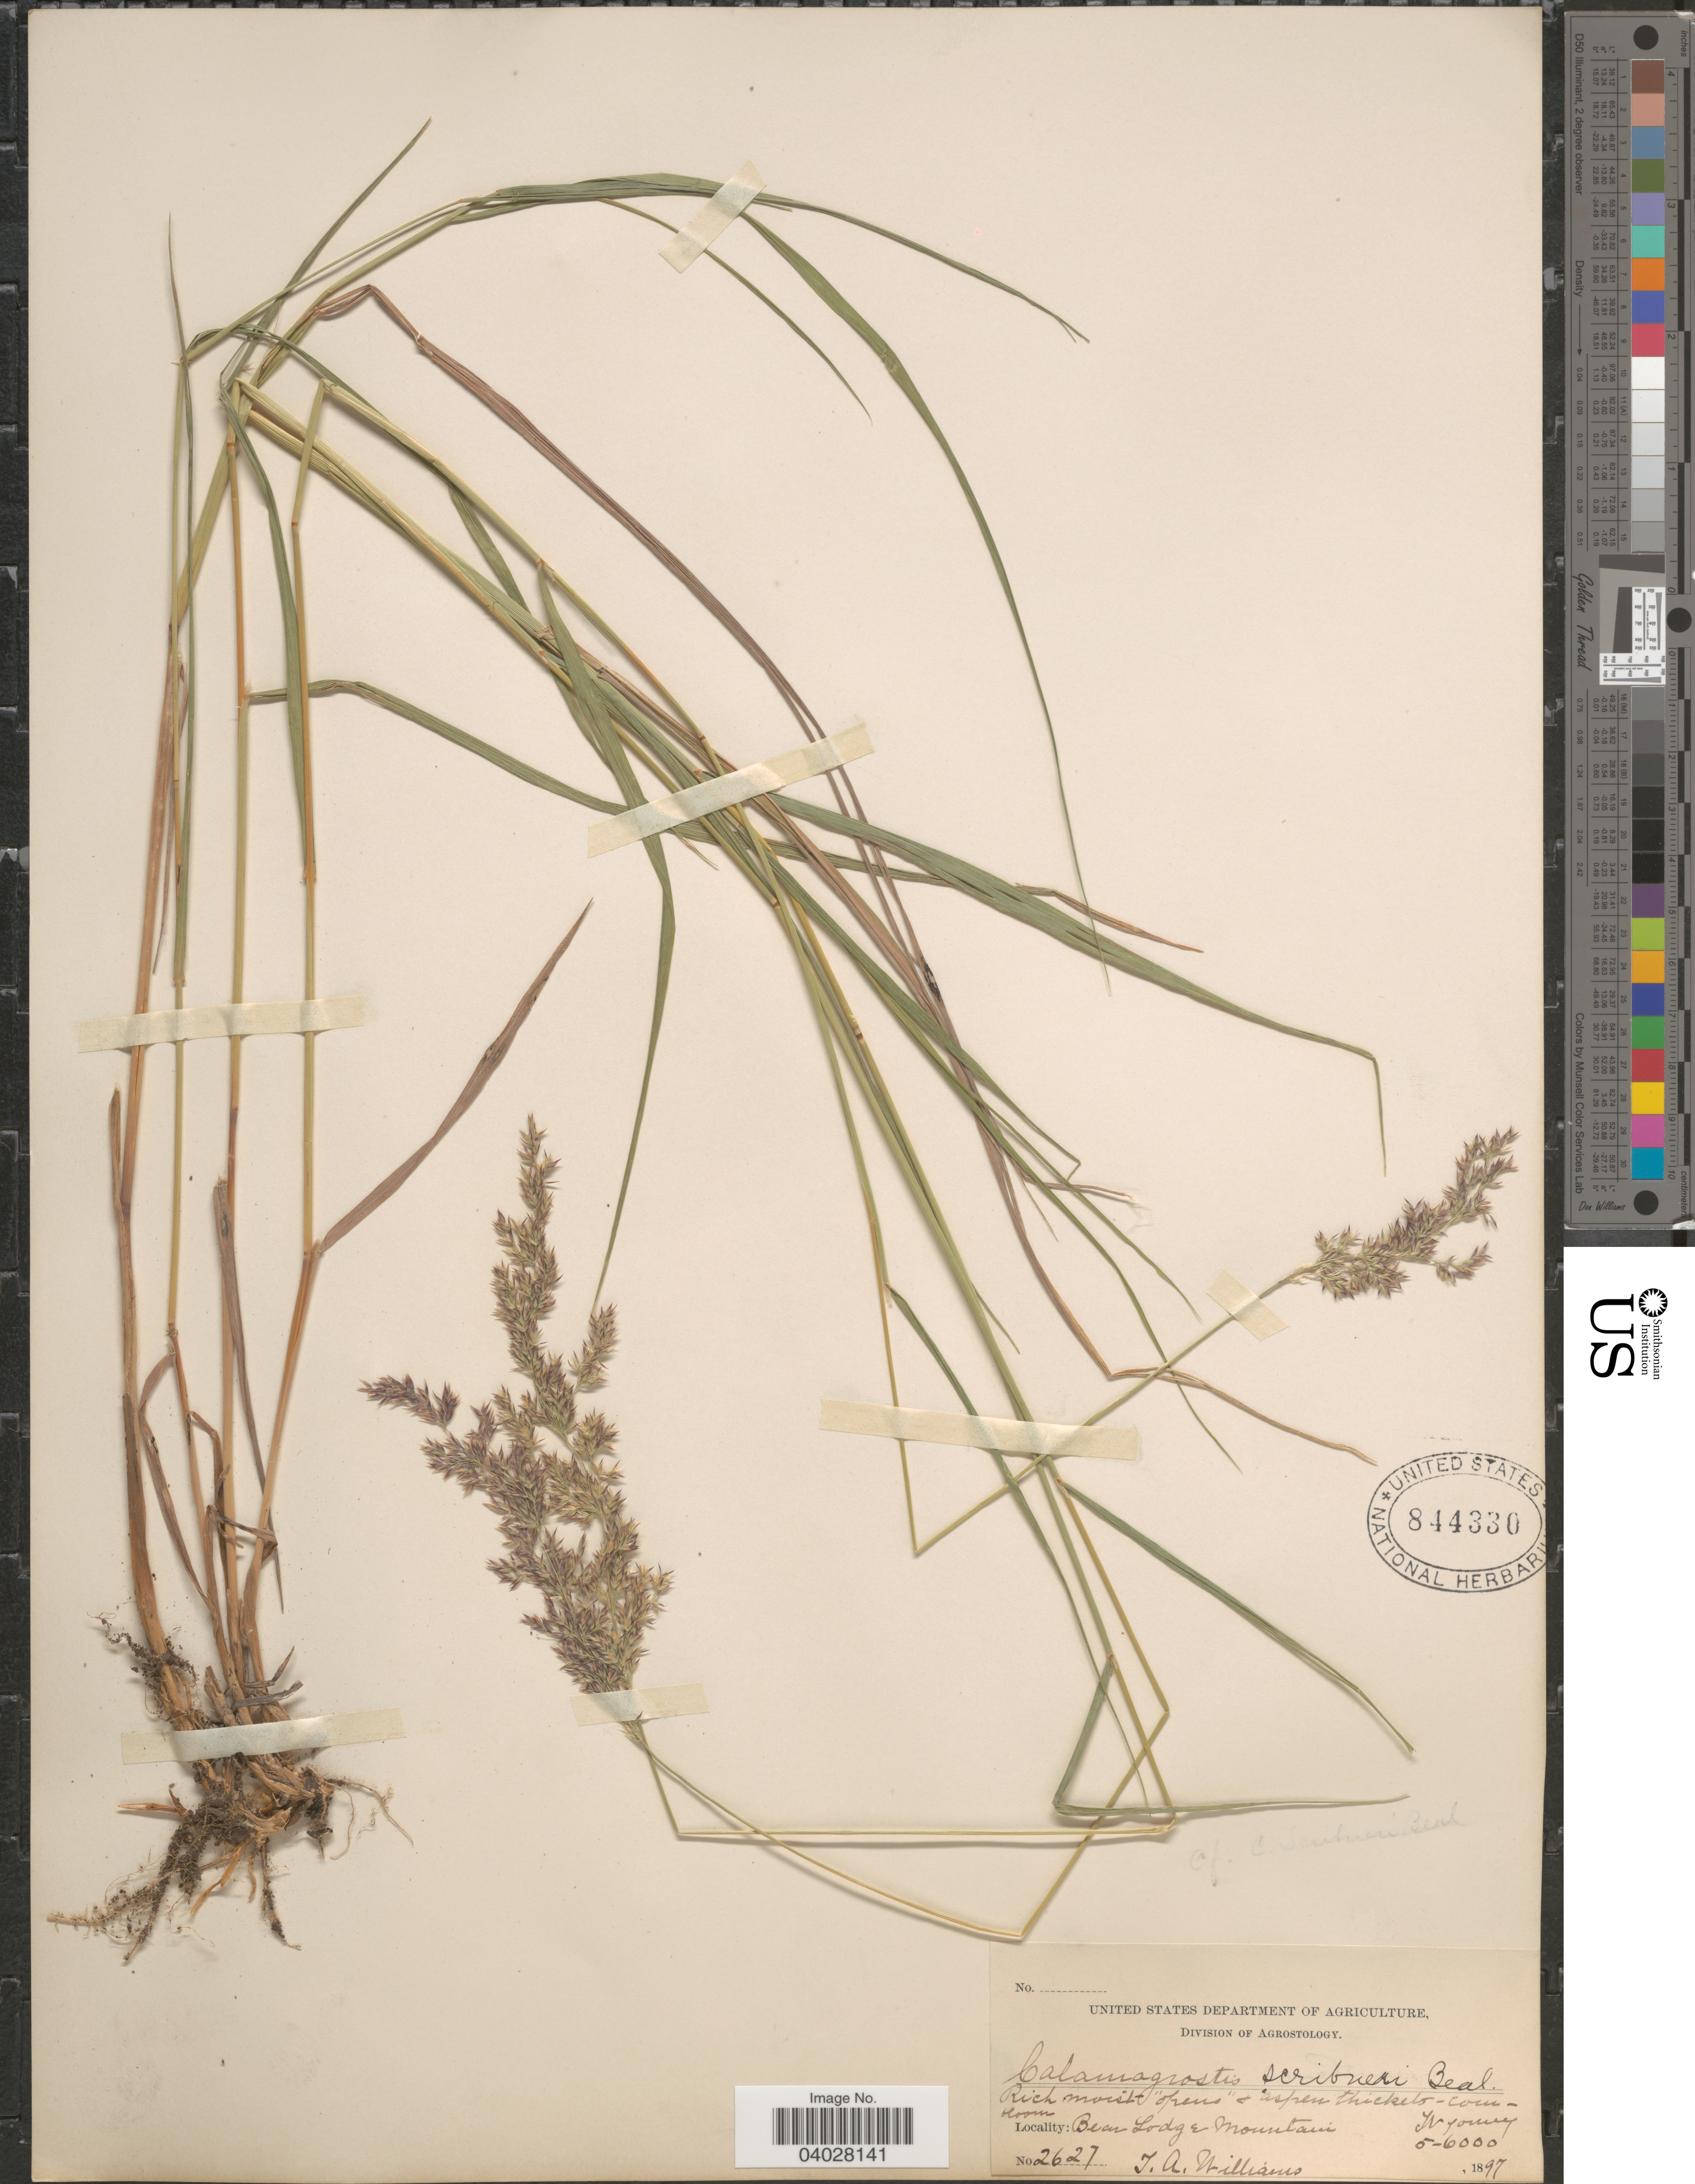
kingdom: Plantae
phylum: Tracheophyta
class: Liliopsida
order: Poales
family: Poaceae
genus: Calamagrostis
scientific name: Calamagrostis canadensis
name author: (Michx.) P. Beauv.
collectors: J. A. Williams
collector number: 2627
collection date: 1897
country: United States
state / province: Wyoming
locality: Bear Lodge Mountain.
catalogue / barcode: US 844330